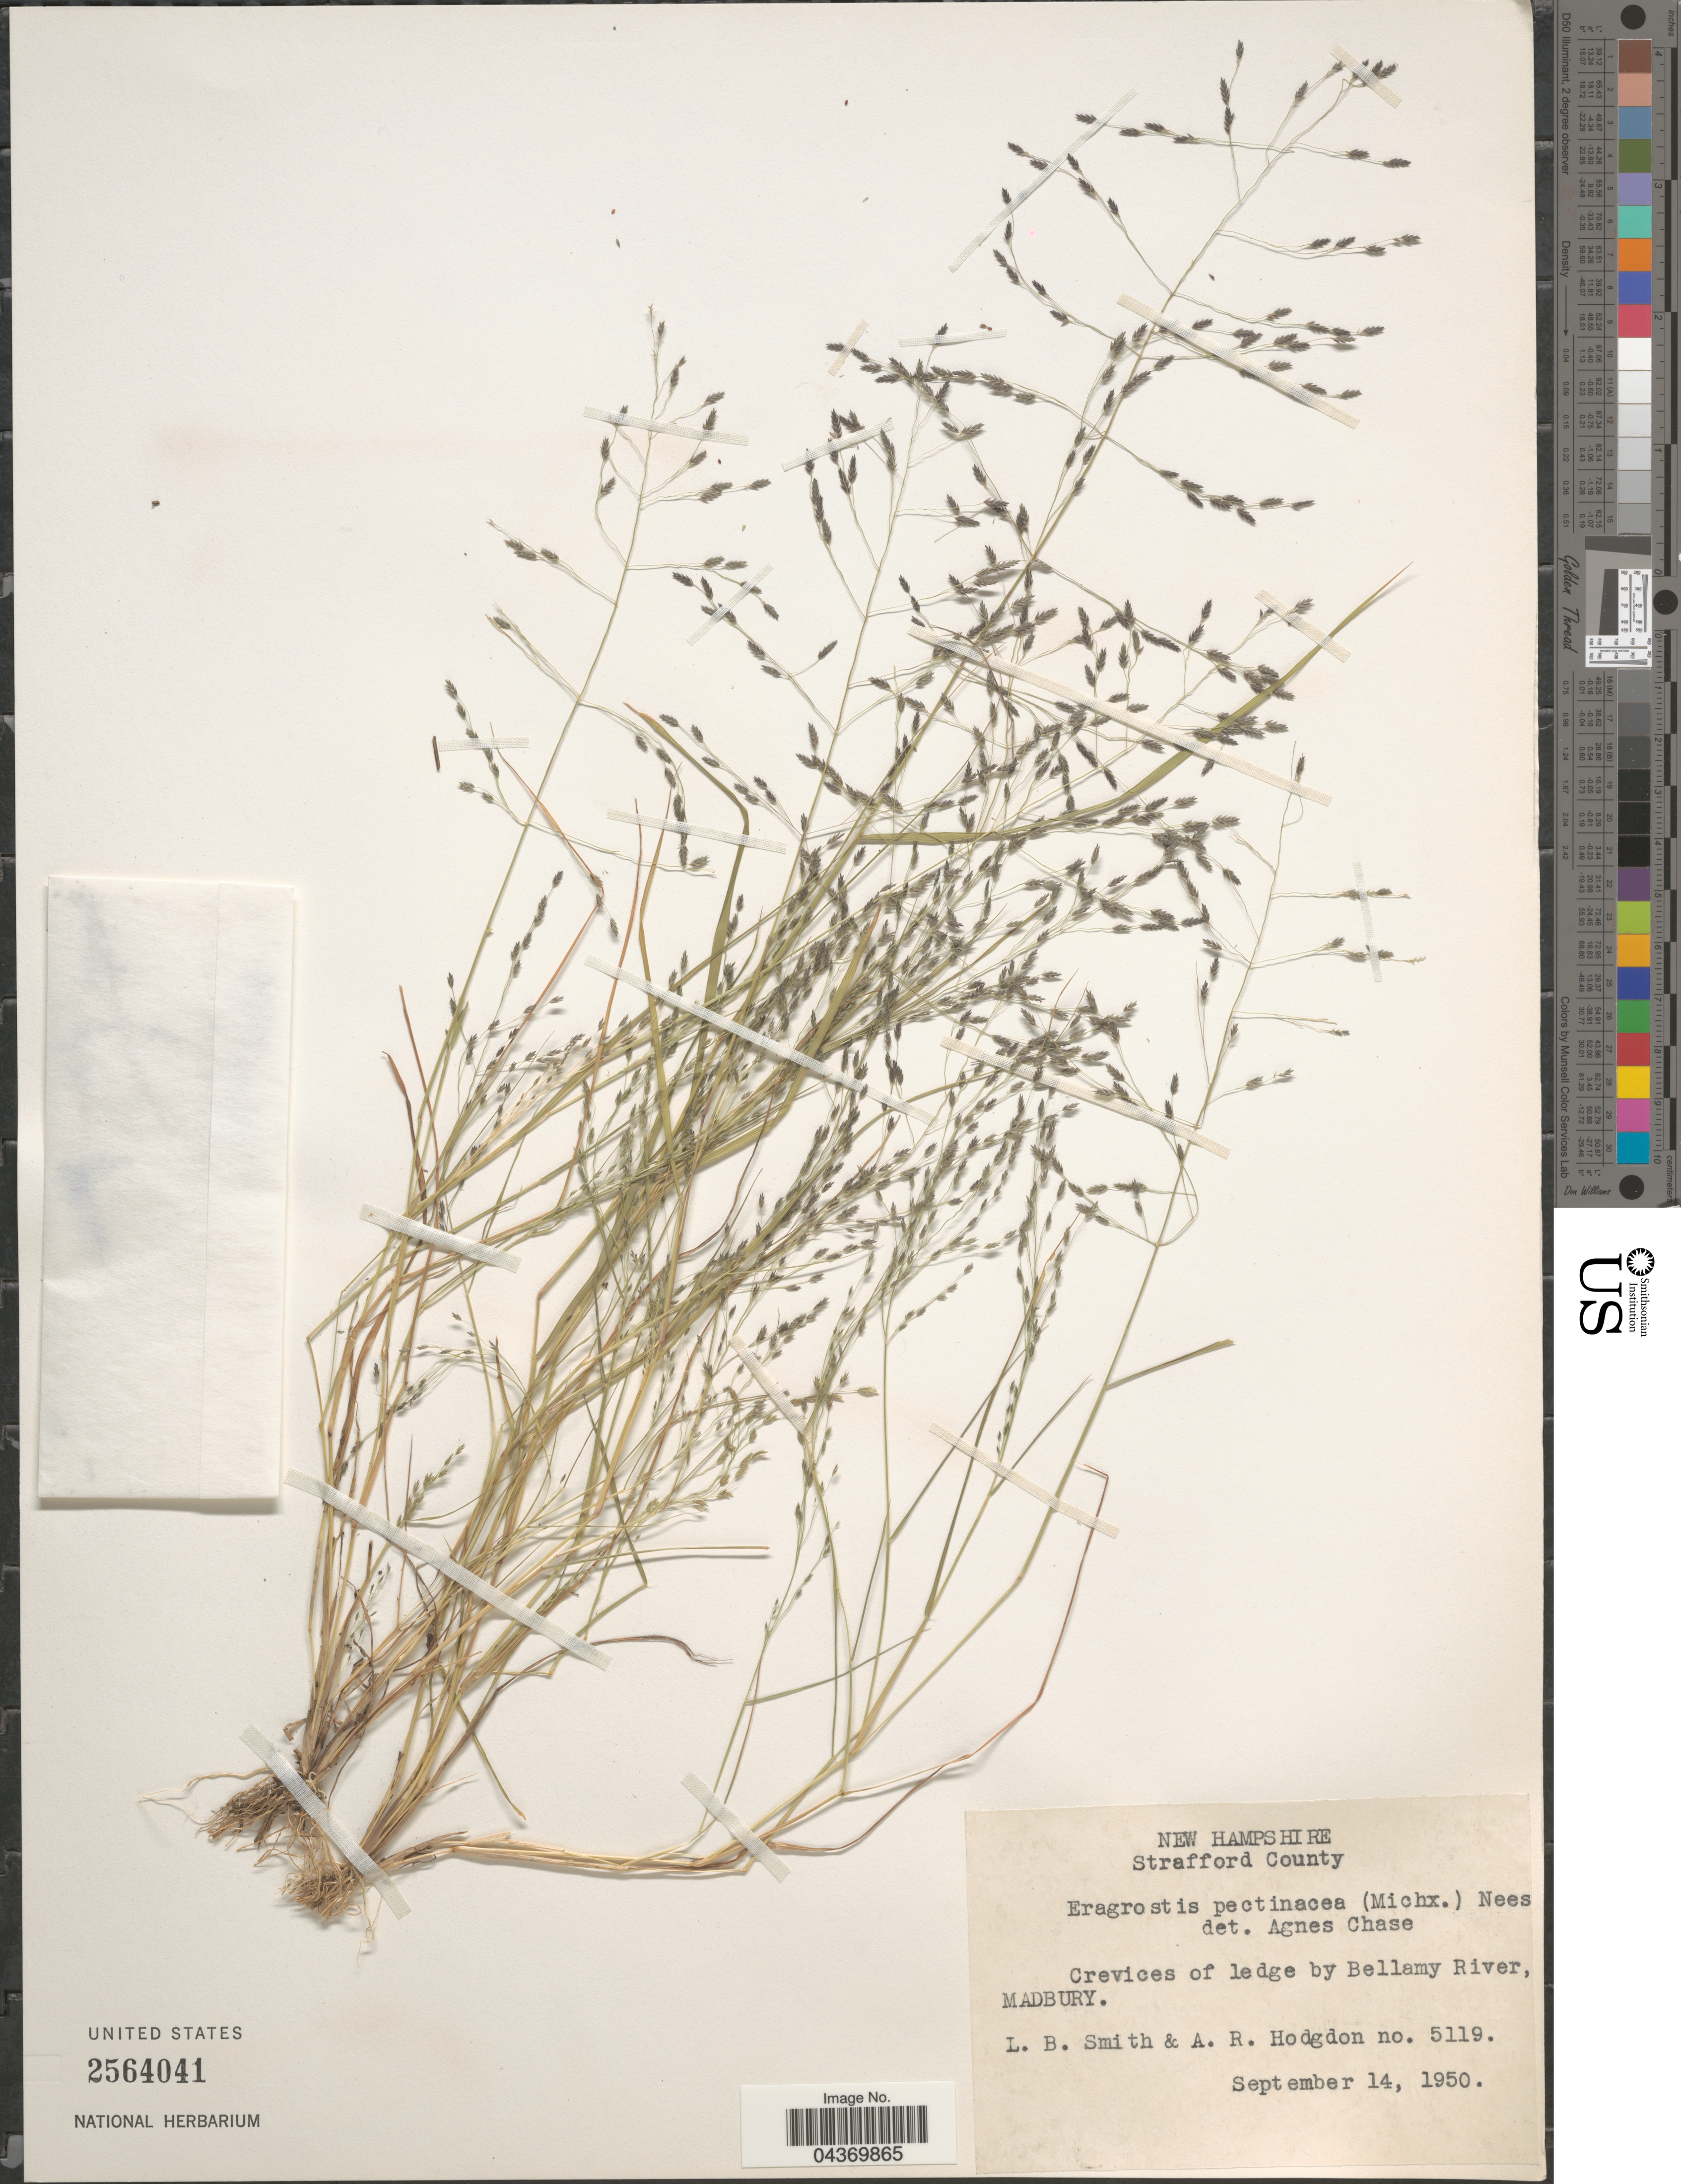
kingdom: Plantae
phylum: Tracheophyta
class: Liliopsida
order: Poales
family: Poaceae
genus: Eragrostis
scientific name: Eragrostis pectinacea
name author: (Michx.) Nees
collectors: L. Smith & A. R. Hodgdon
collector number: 5119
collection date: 1950-09-14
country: United States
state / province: New Hampshire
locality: Strafford County. Crevices of ledge by Bellamy River, Madbury.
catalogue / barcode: US 2564041